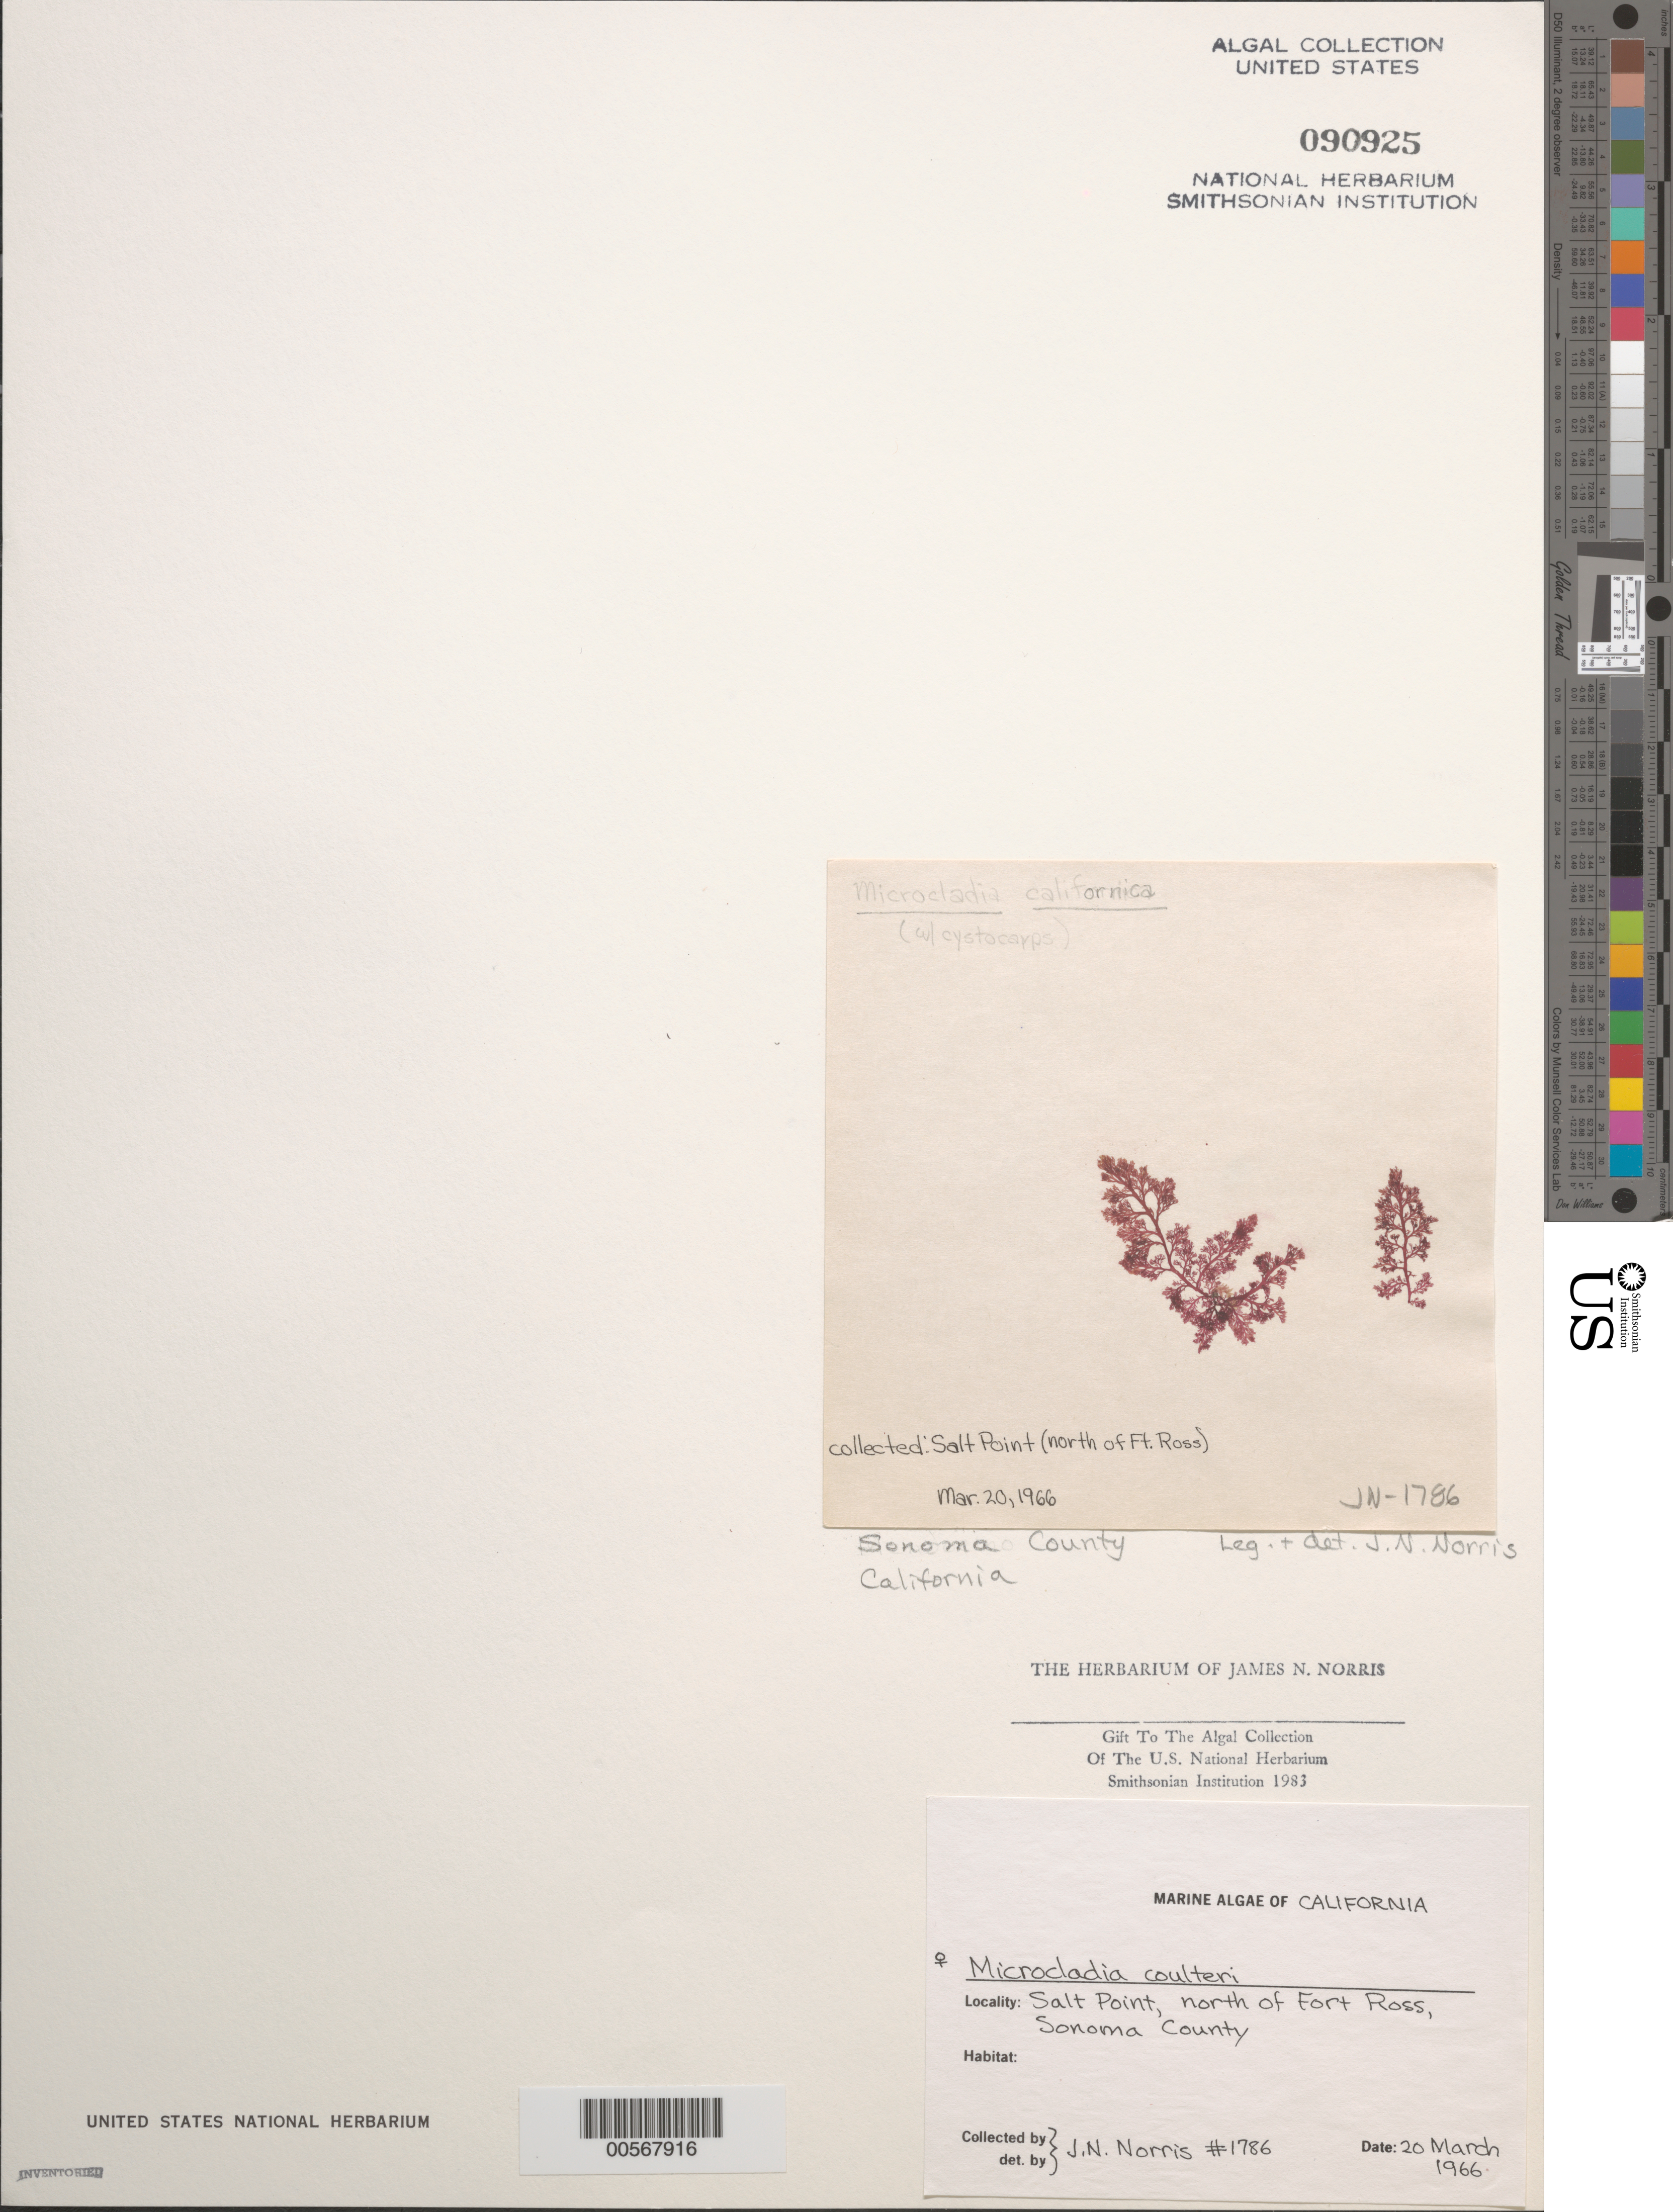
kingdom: Plantae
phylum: Rhodophyta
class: Florideophyceae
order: Ceramiales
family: Ceramiaceae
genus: Microcladia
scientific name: Microcladia coulteri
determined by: Norris, James N.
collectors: J. N. Norris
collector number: JN-1786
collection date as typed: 20 Mar 1966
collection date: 1966-03-20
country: United States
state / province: California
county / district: Sonoma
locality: Salt pond, north of Fort Ross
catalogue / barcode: US 90925